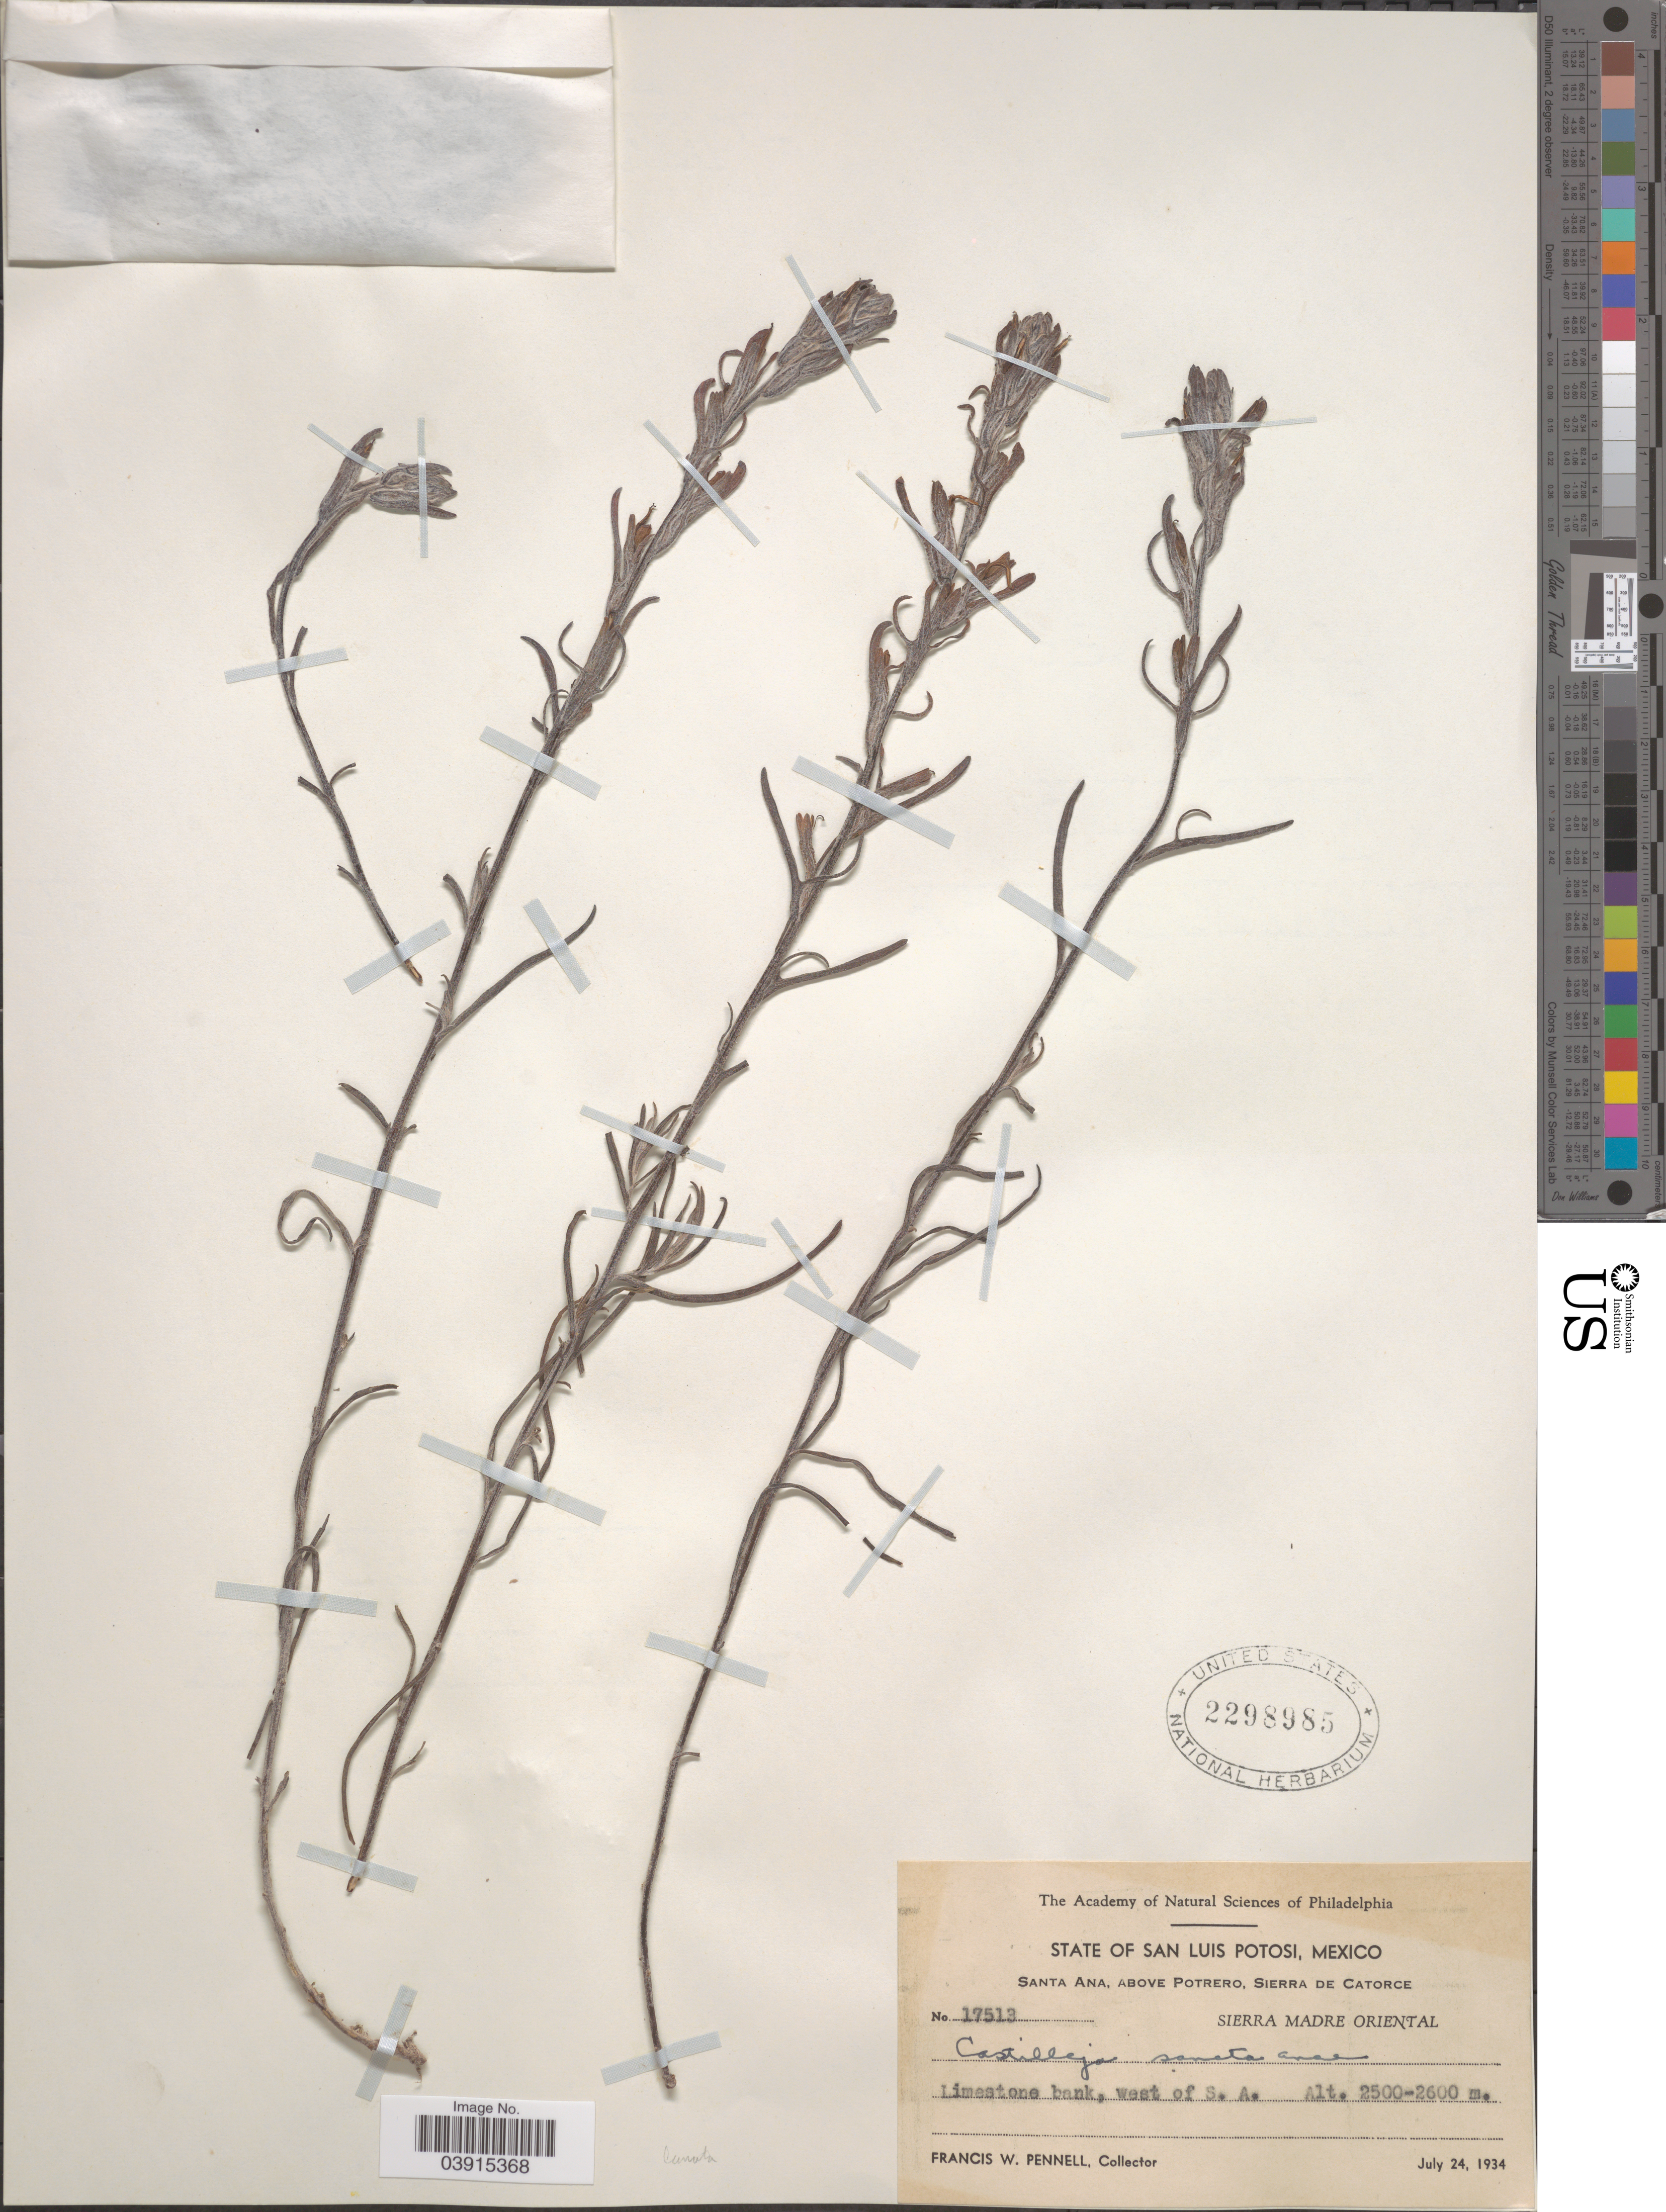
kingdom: Plantae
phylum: Tracheophyta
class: Magnoliopsida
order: Lamiales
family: Orobanchaceae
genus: Castilleja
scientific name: Castilleja lanata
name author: A. Gray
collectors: F. W. Pennell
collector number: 17513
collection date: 1934-07-24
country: Mexico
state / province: San Luis Potosí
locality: Santa Ana, above Potrero, Sierra de Catorce. Sierra Madre Oriental. West of S. A.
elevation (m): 2500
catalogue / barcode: US 2298985